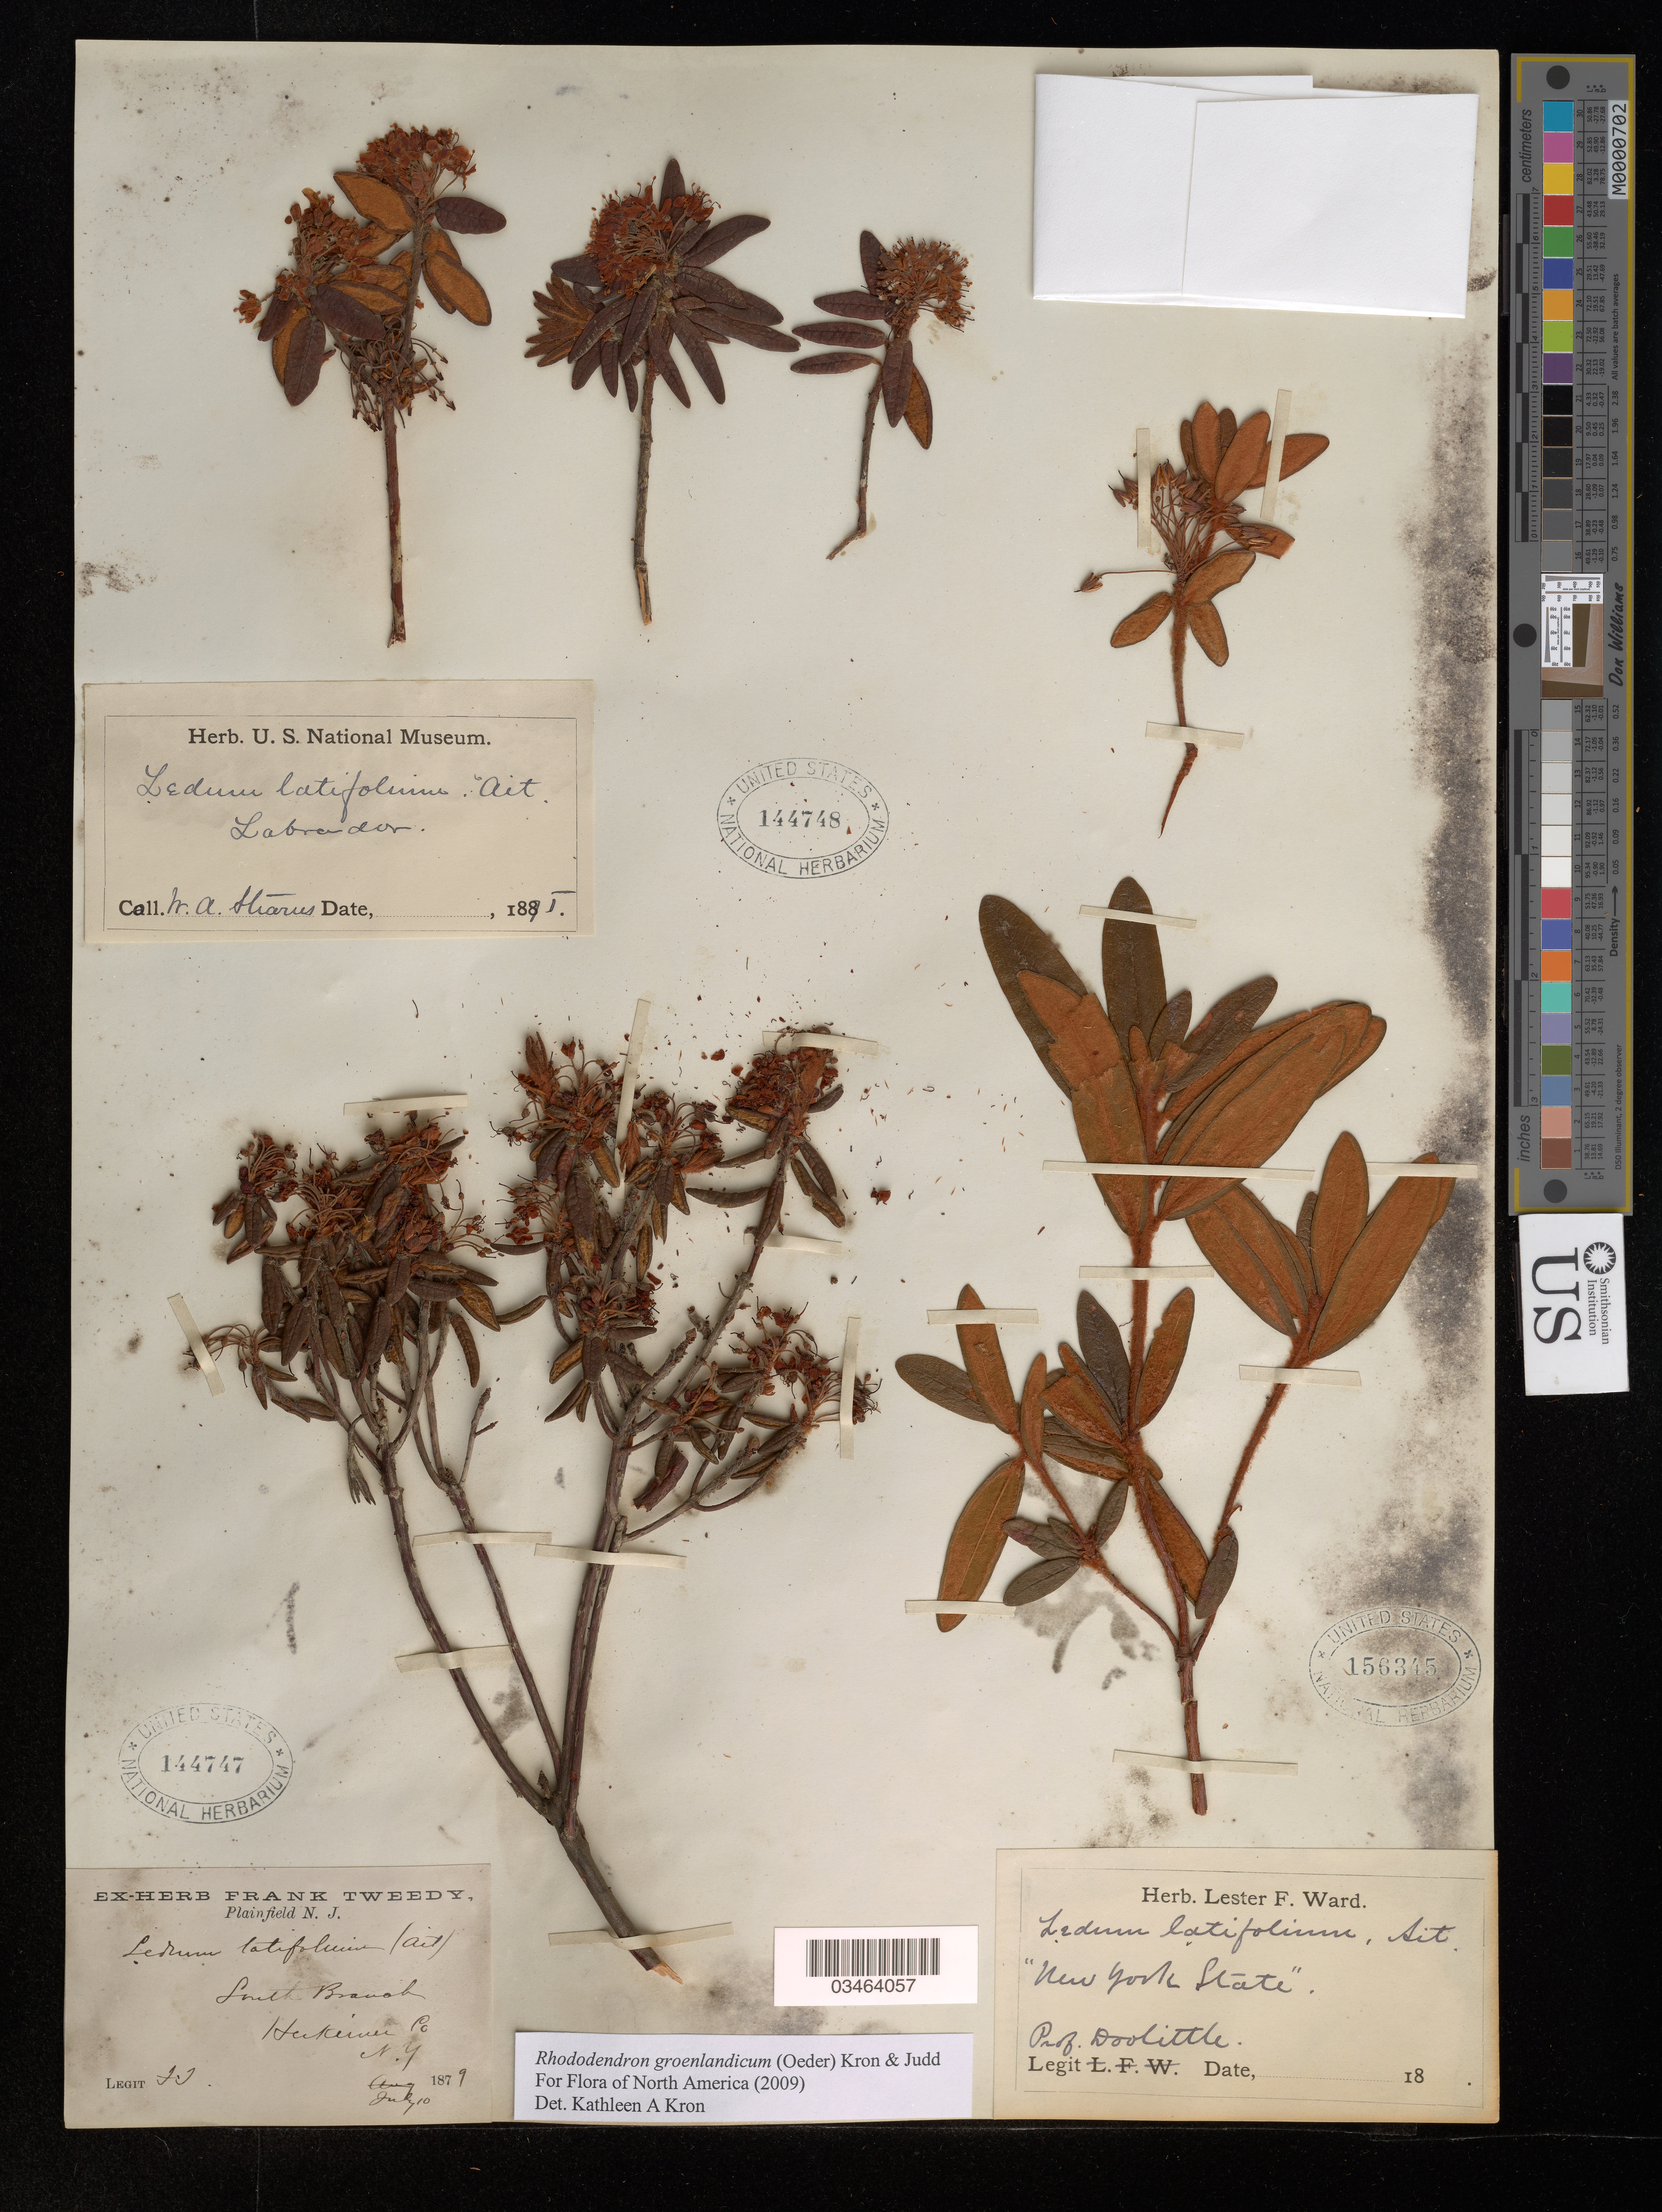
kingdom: Plantae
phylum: Tracheophyta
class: Magnoliopsida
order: Ericales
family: Ericaceae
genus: Rhododendron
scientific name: Rhododendron groenlandicum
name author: (Oeder) Kron & Judd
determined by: Kron, K. A.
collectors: F. Tweedy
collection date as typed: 10 Jul 1879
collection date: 1879-07-10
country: United States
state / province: New York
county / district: Herkimer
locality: South Branch.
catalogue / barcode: US 144747-2